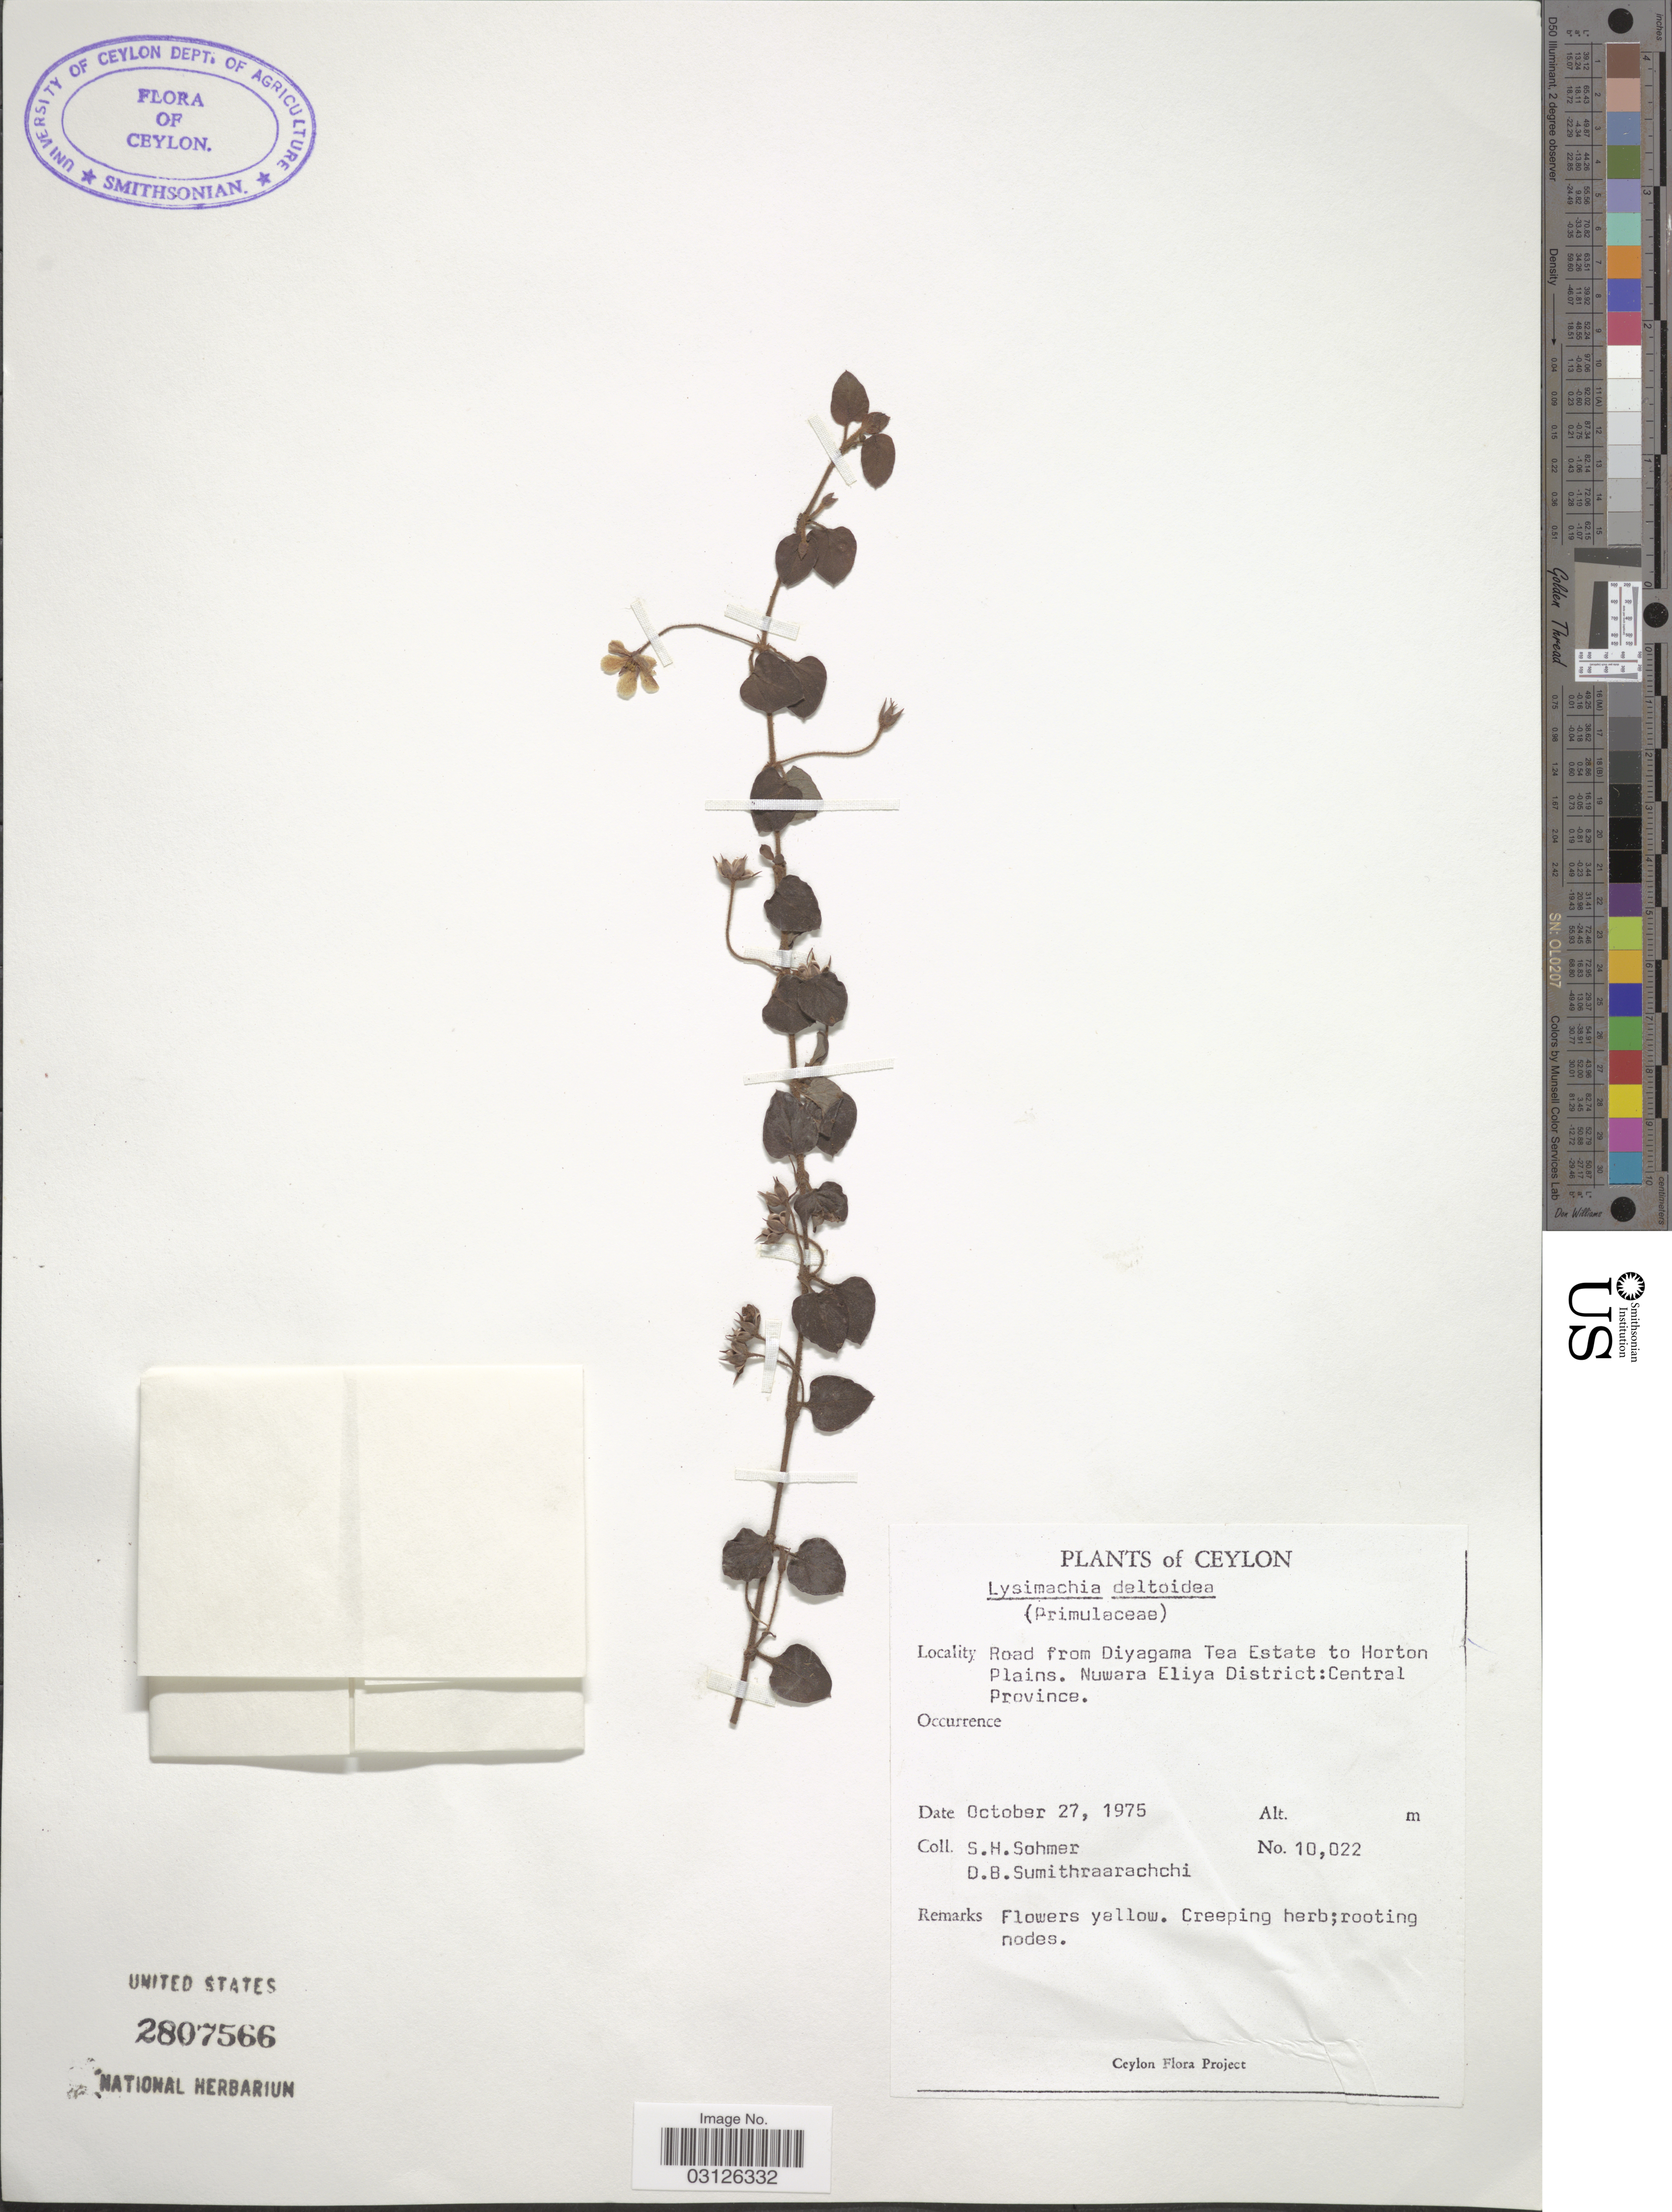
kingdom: Plantae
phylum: Tracheophyta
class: Magnoliopsida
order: Ericales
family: Primulaceae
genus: Lysimachia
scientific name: Lysimachia deltoidea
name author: Wight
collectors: S. H. Sohmer & D. B. Sumithraarachchi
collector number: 10022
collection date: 1975-10-27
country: Sri Lanka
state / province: Central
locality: Ceylon. Road from Diyagama Tea Estate to Horton Plains. Nuwara Eliya District.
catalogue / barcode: US 2807566